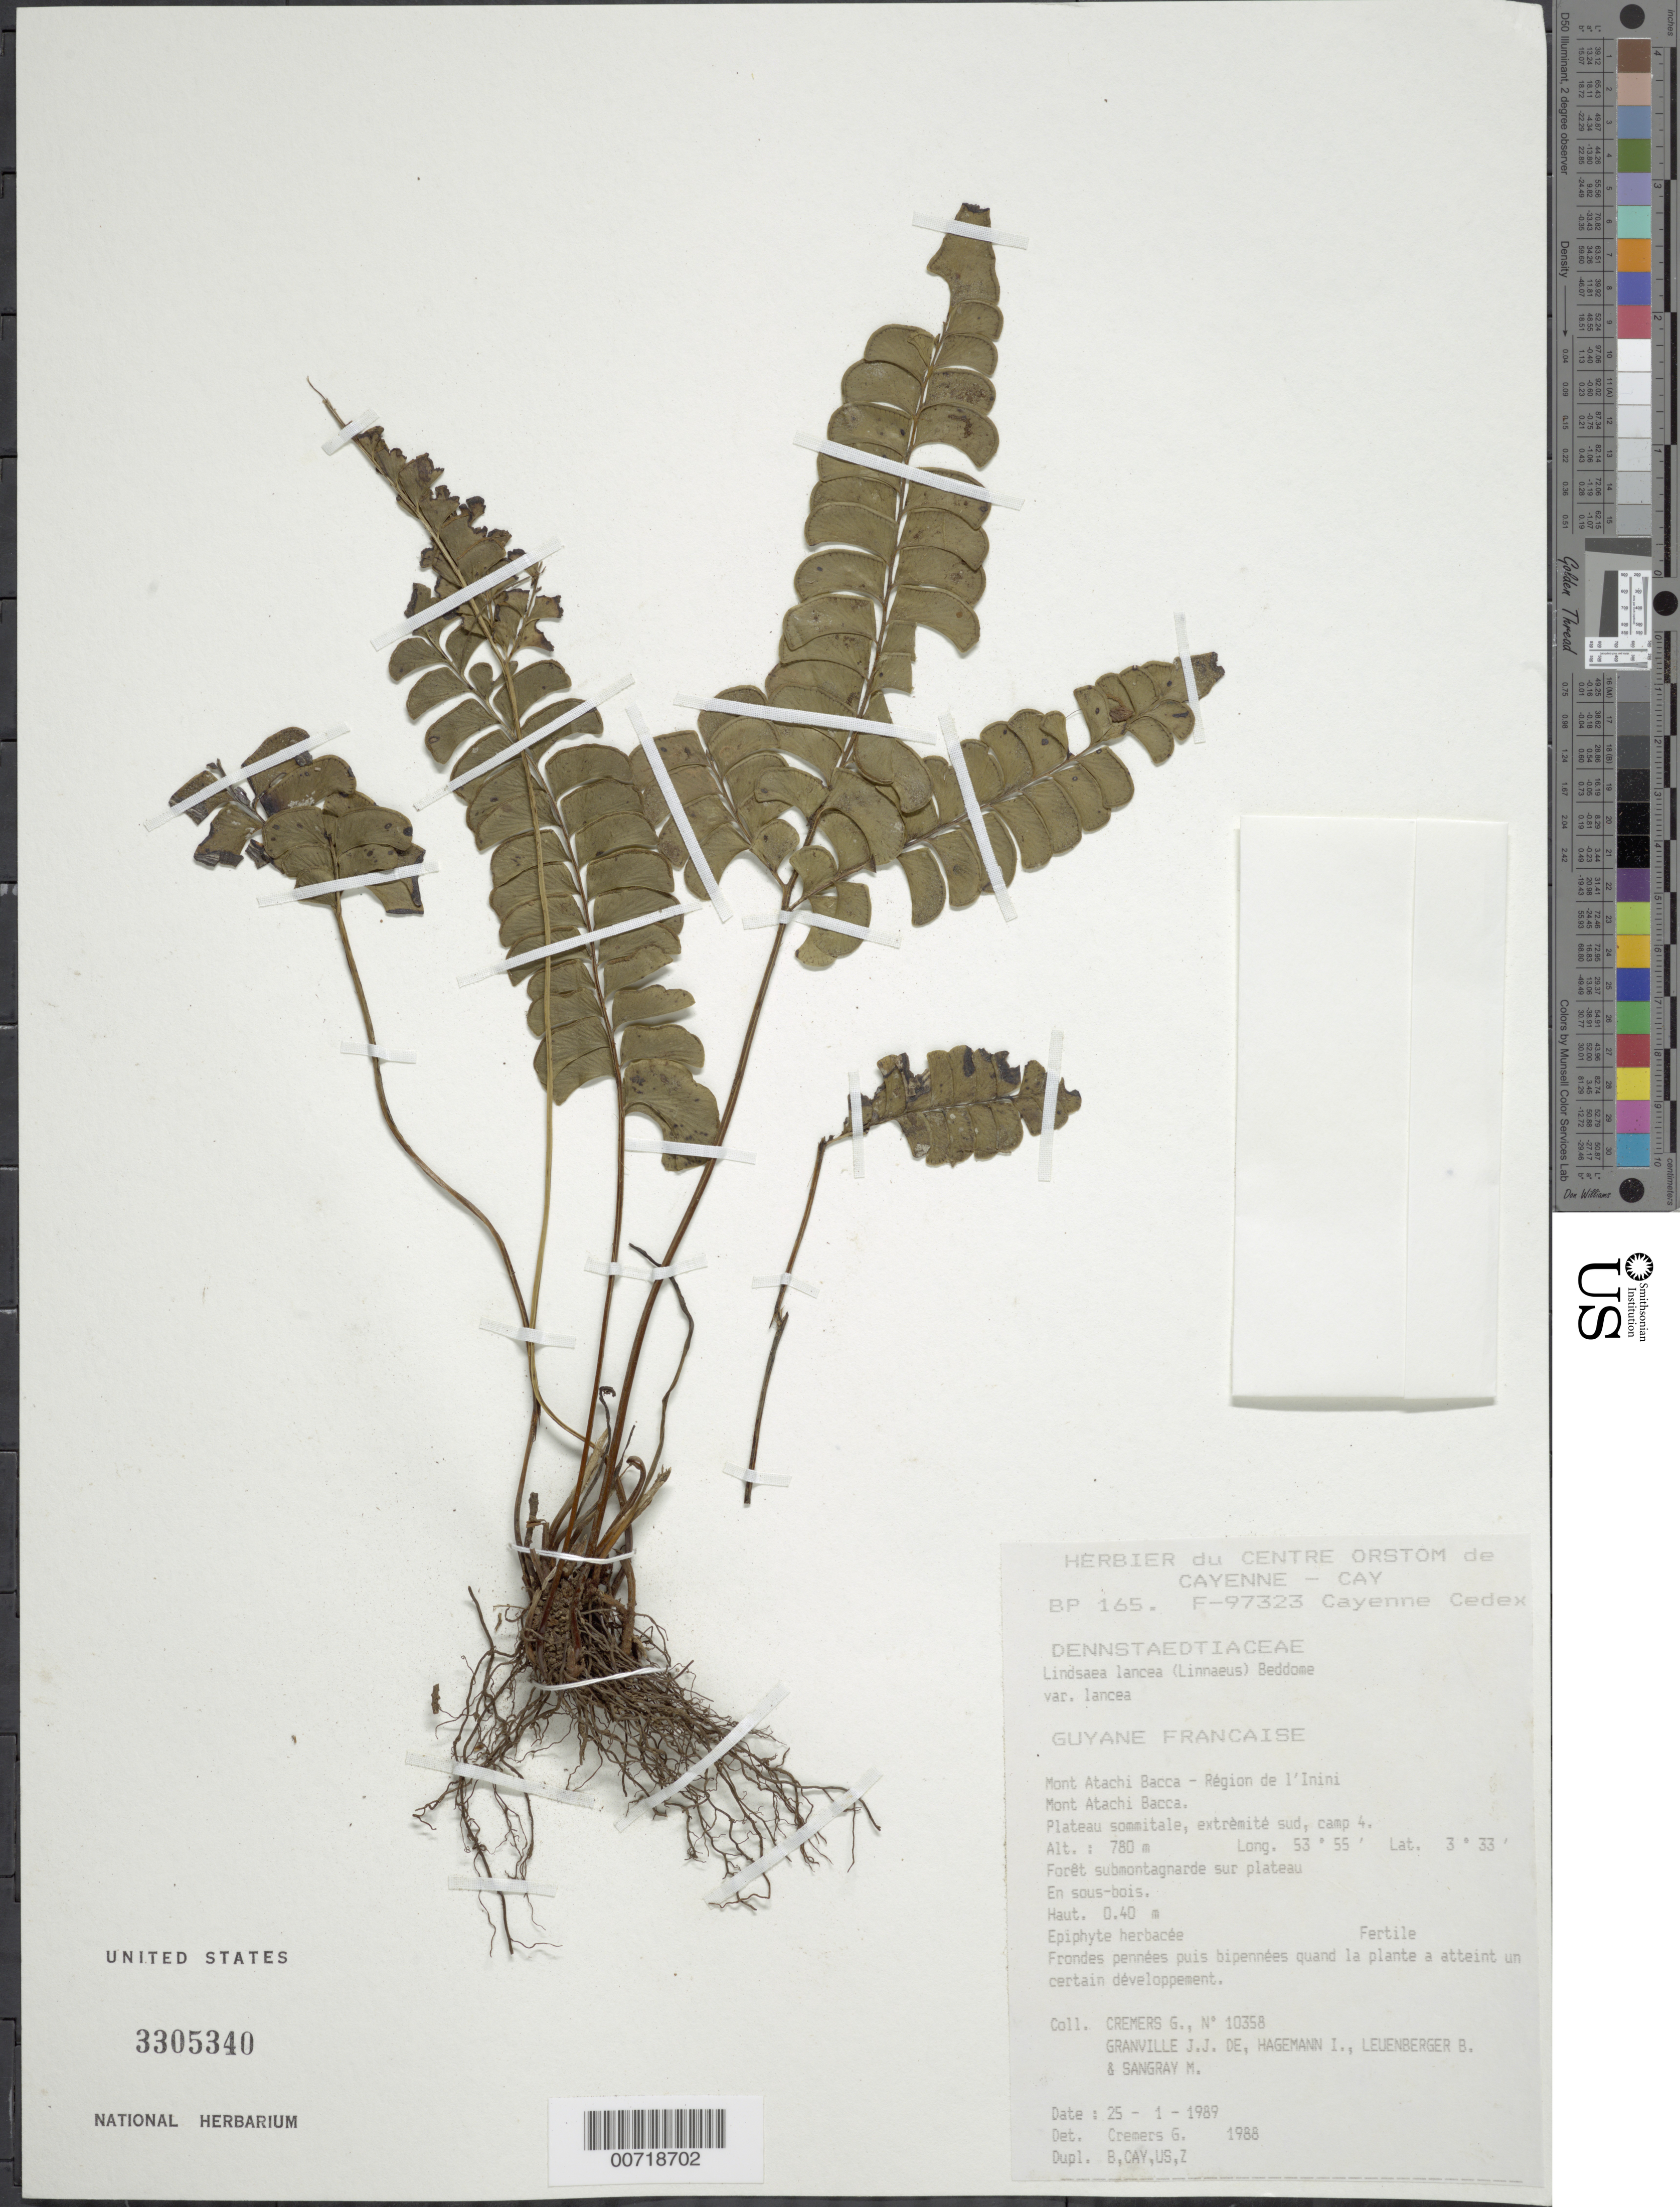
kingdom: Plantae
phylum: Tracheophyta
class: Polypodiopsida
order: Polypodiales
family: Lindsaeaceae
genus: Lindsaea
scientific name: Lindsaea lancea var. lancea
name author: (L.) Bedd.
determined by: Cremers, Georges A.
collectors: G. Cremers et al.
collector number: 10358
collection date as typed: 25-Jan-89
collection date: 1989-01-25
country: French Guiana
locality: Mont Atachi Bacca, région de l'Inini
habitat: Forêt submontagnarde sur plateau, en sous bois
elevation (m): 780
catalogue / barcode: US 3305340